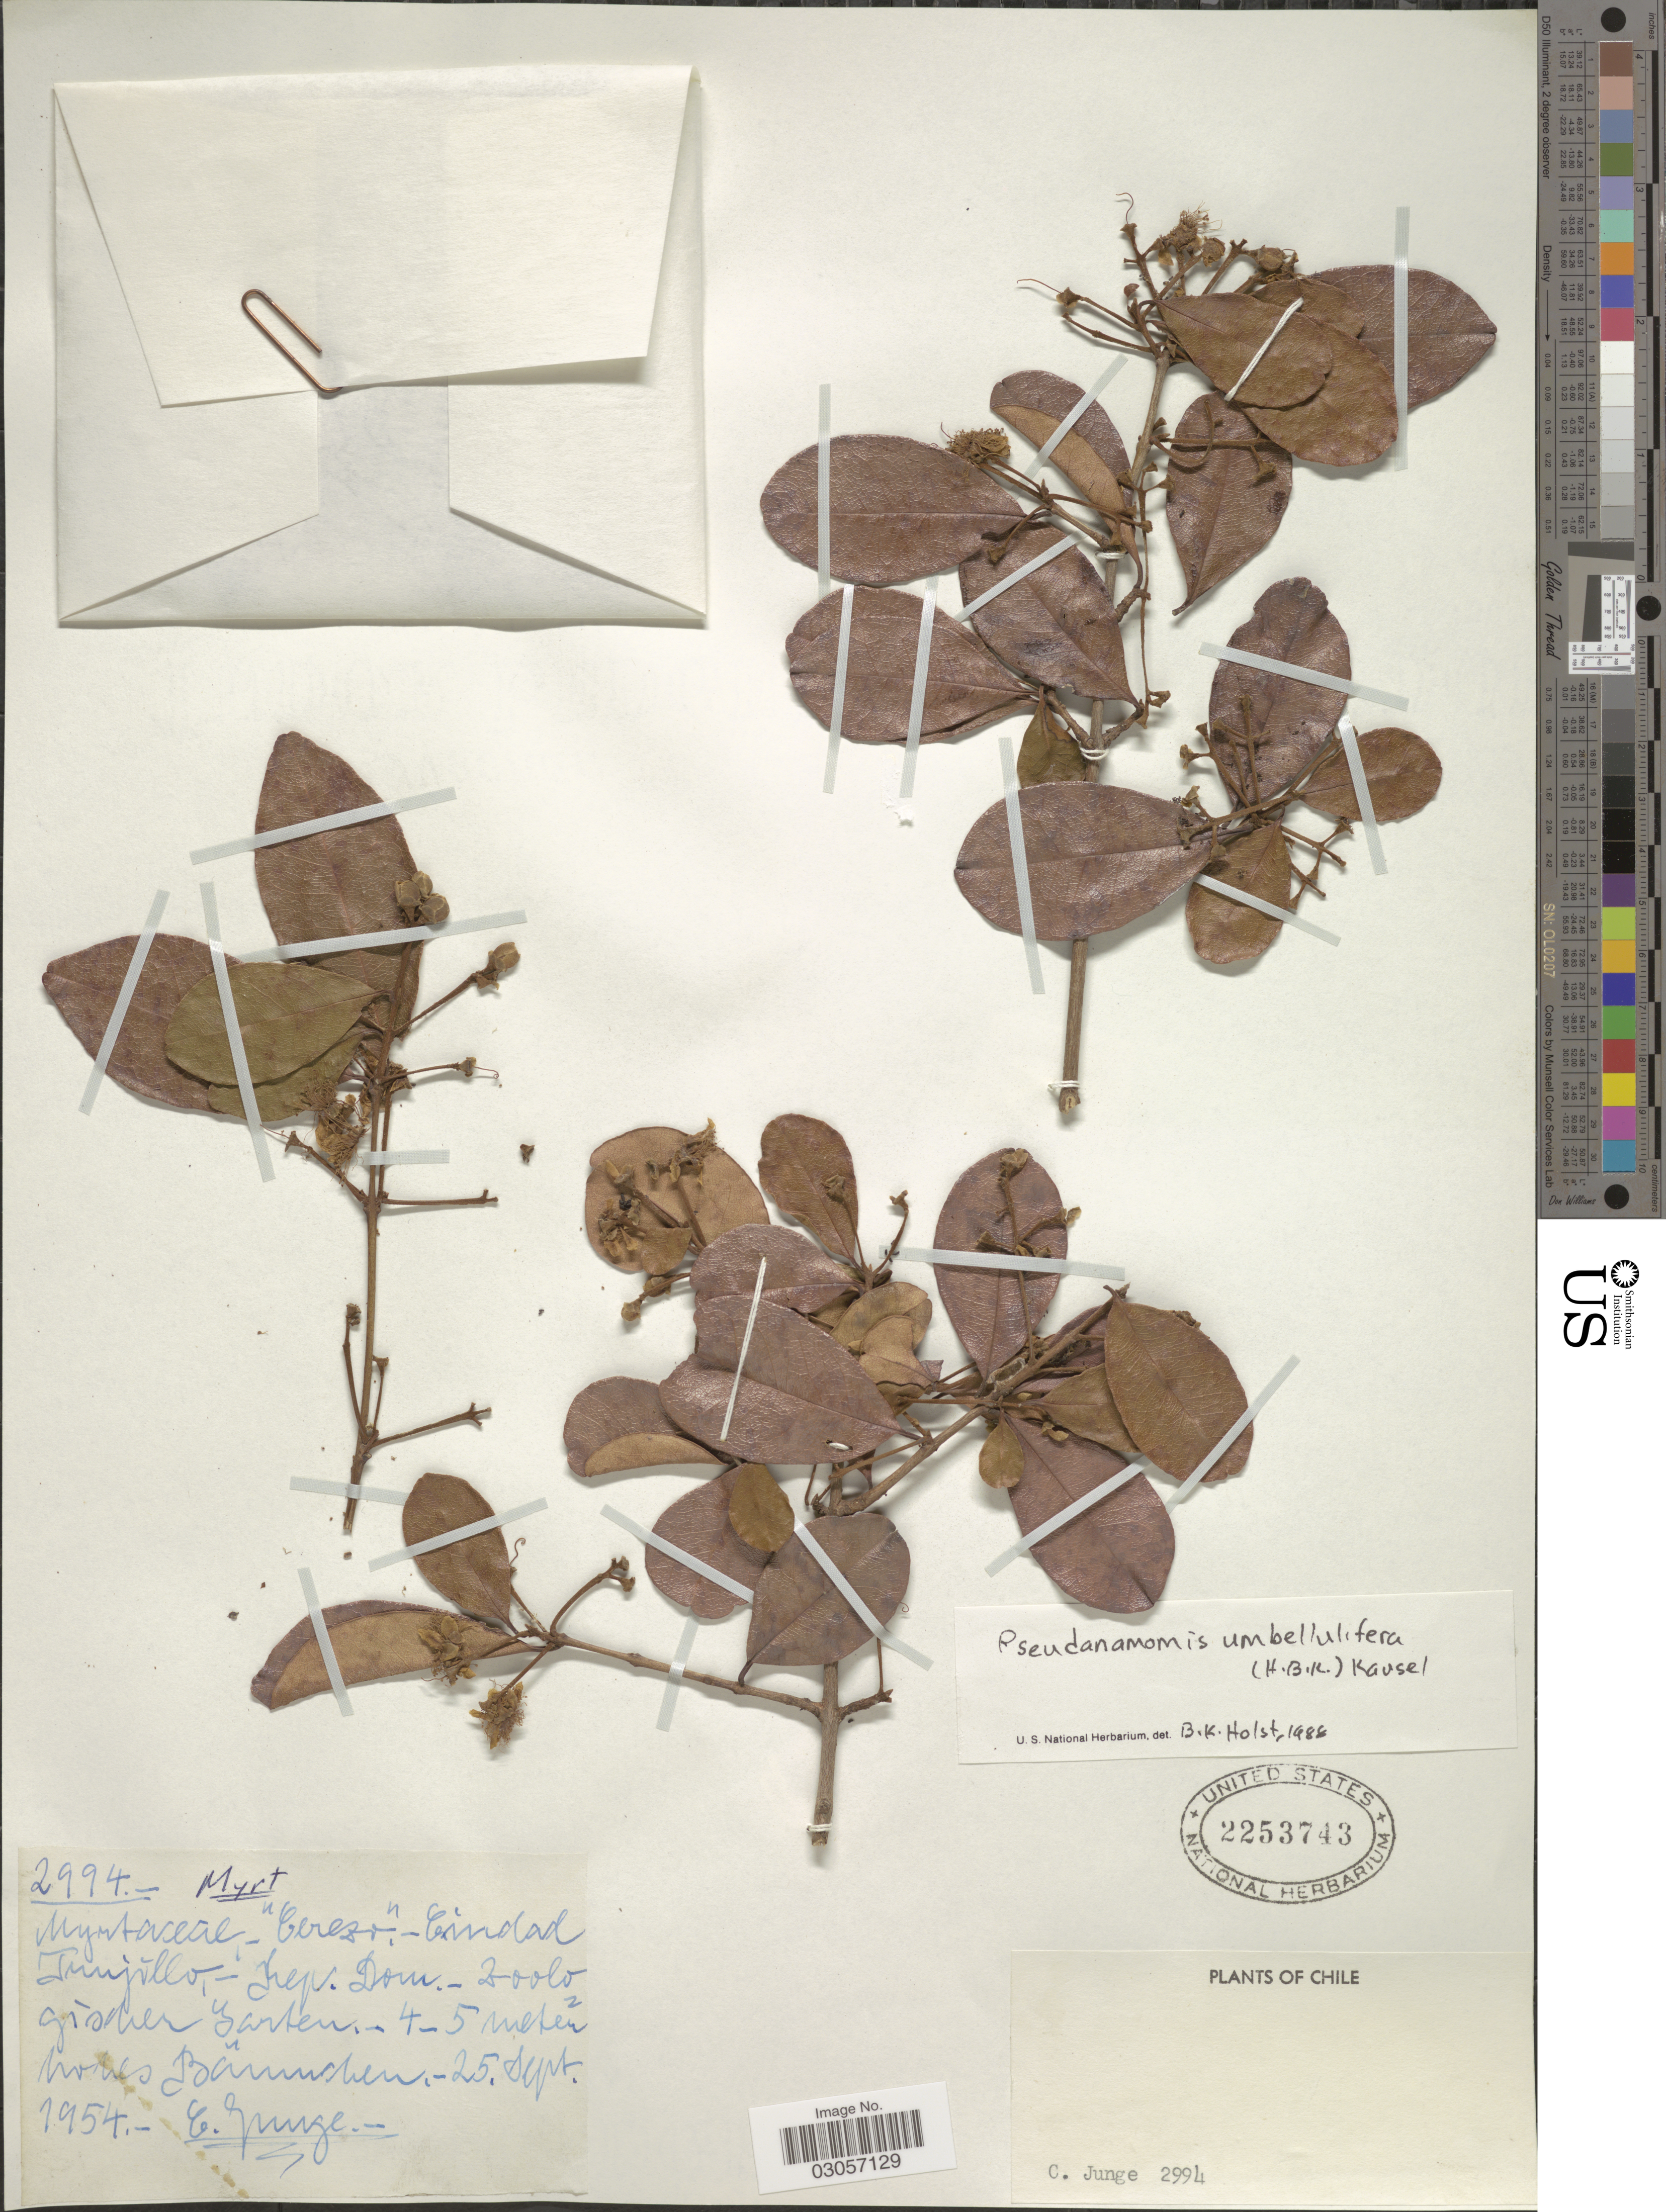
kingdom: Plantae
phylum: Tracheophyta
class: Magnoliopsida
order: Myrtales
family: Myrtaceae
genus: Eugenia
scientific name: Eugenia umbellulifera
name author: (Kunth) Krug & Urb.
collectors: C. Junge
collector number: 2994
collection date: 1954-09-25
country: Chile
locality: Ciudad Trujillo - Dep. [interpreted] Dom. - Zoologischer Garten.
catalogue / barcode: US 2253743